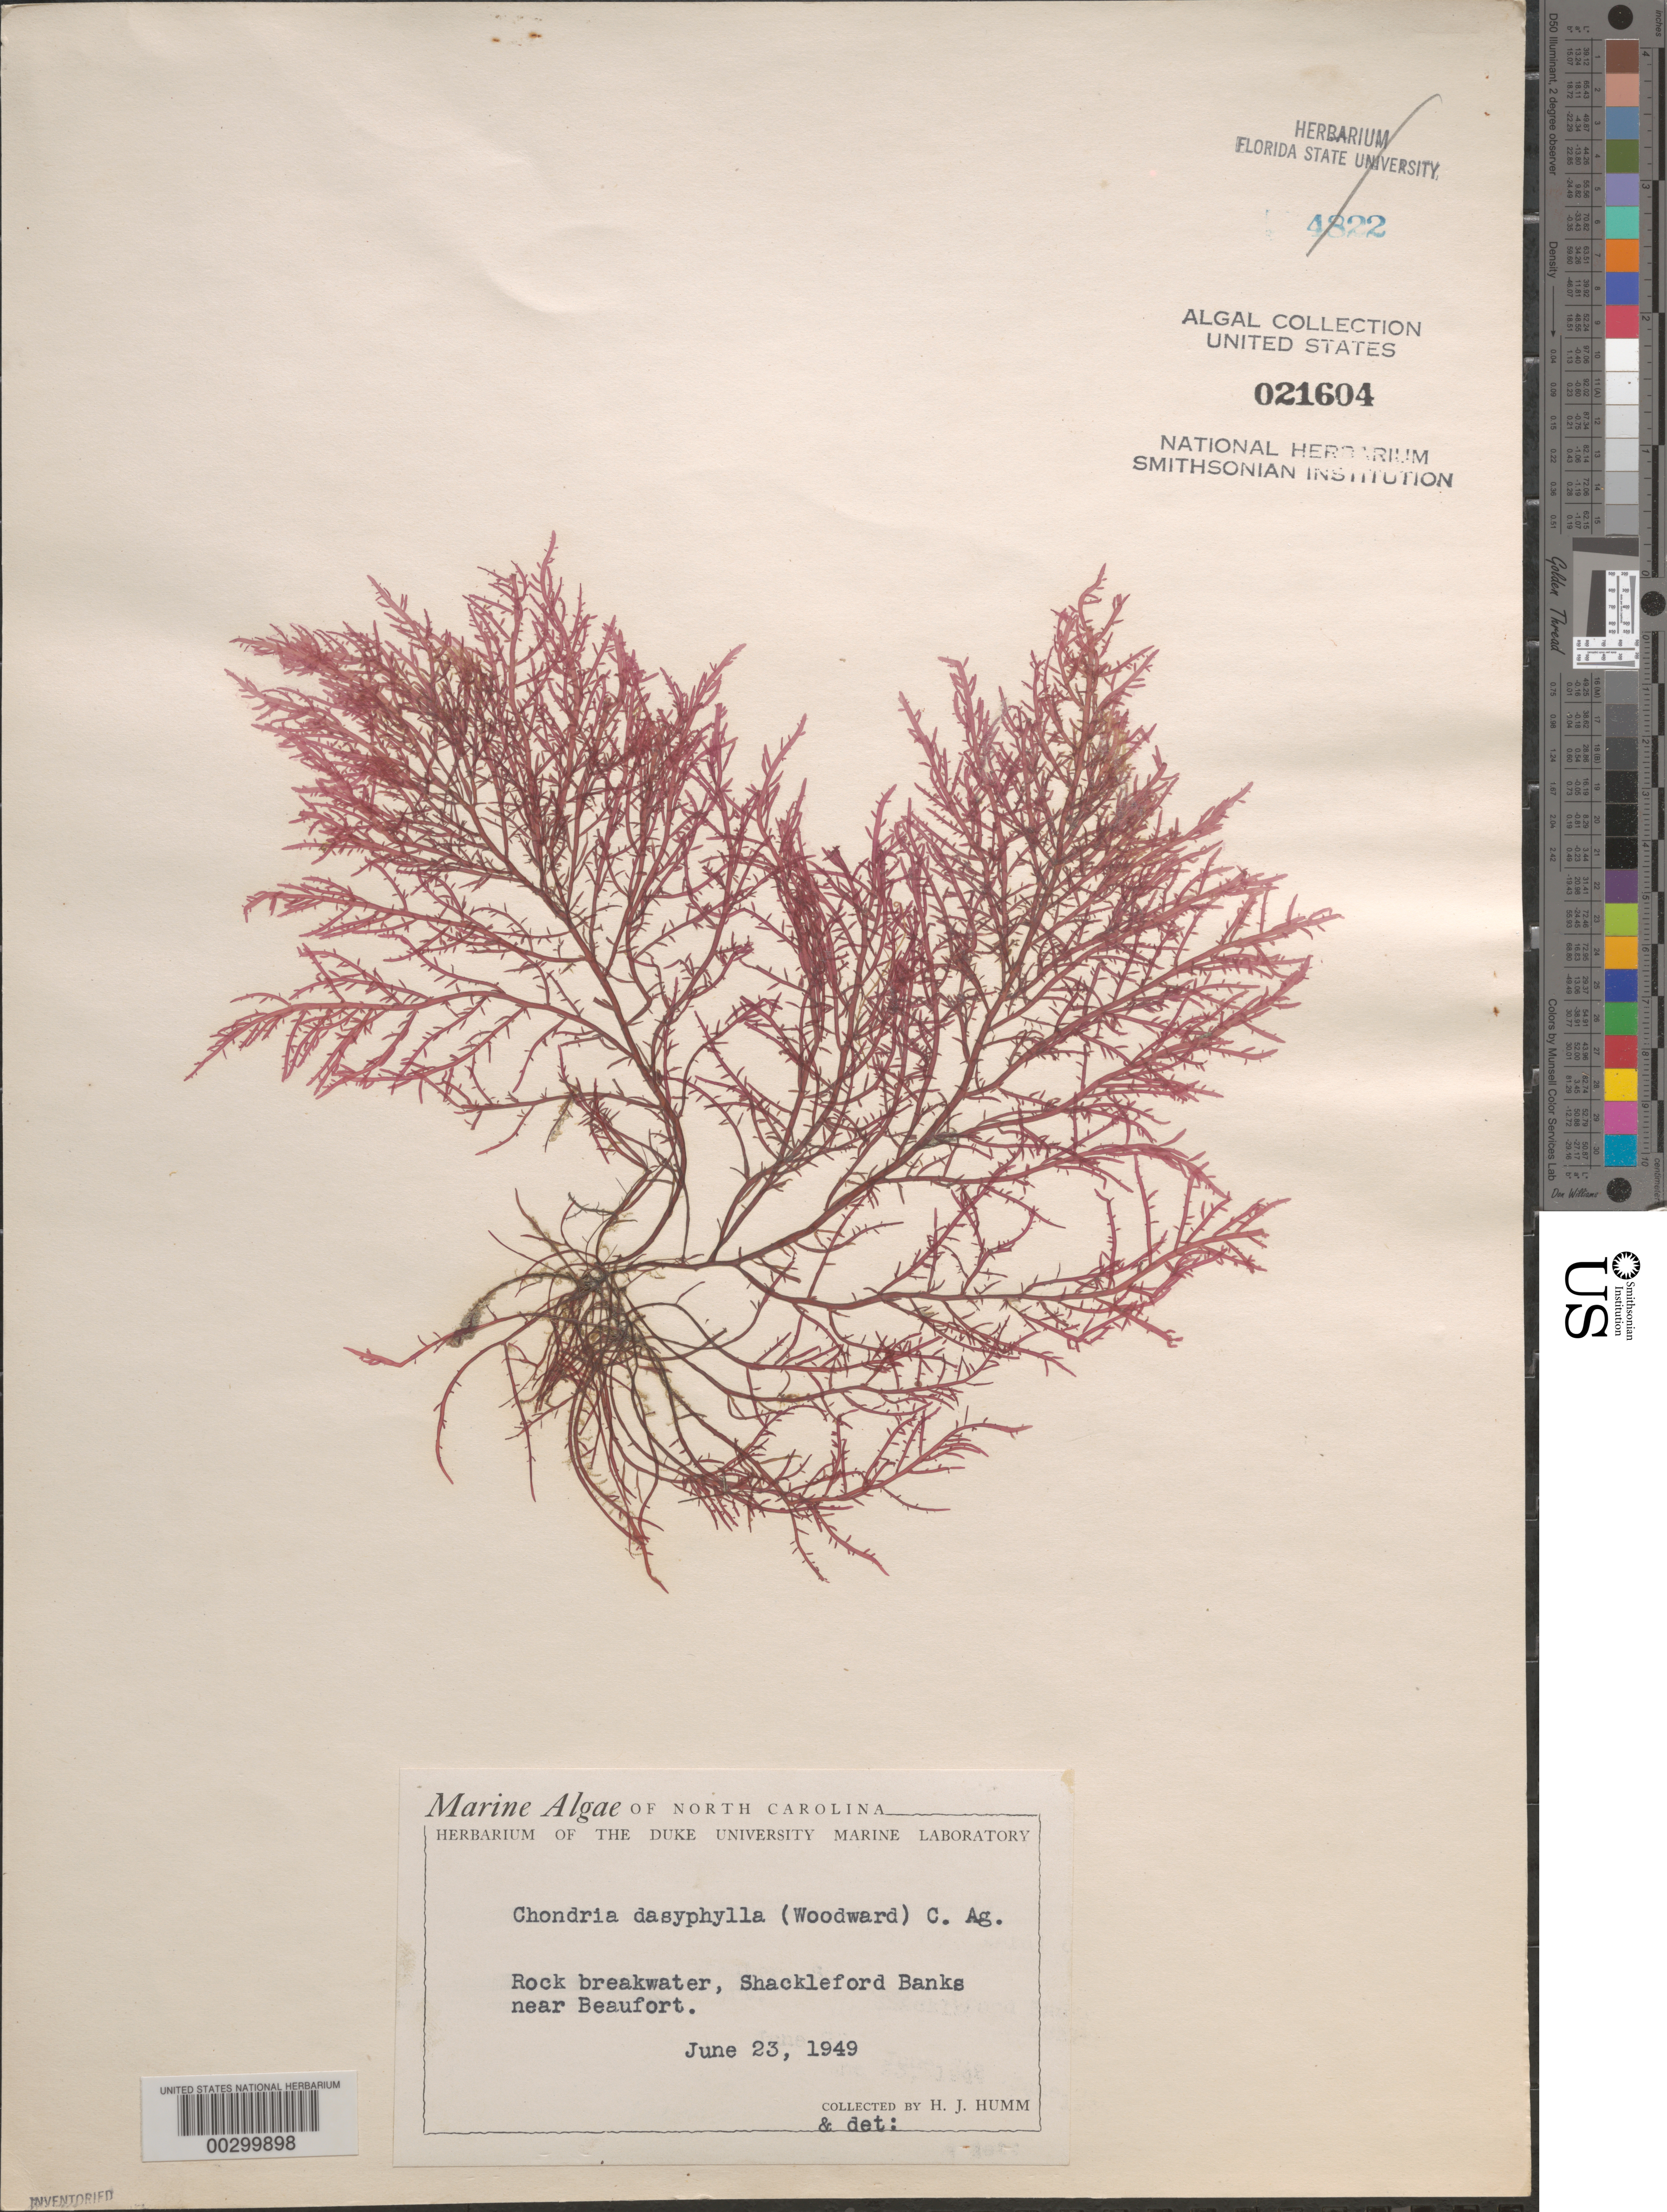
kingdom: Plantae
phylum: Rhodophyta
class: Florideophyceae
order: Ceramiales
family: Rhodomelaceae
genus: Chondria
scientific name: Chondria dasyphylla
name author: (Woodw.) C. Agardh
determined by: Humm, Harold J.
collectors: H. J. Humm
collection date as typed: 23 Jun 1949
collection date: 1949-06-23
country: United States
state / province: North Carolina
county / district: Carteret County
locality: Shackleford Banks, near Beaufort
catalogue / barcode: US 21604